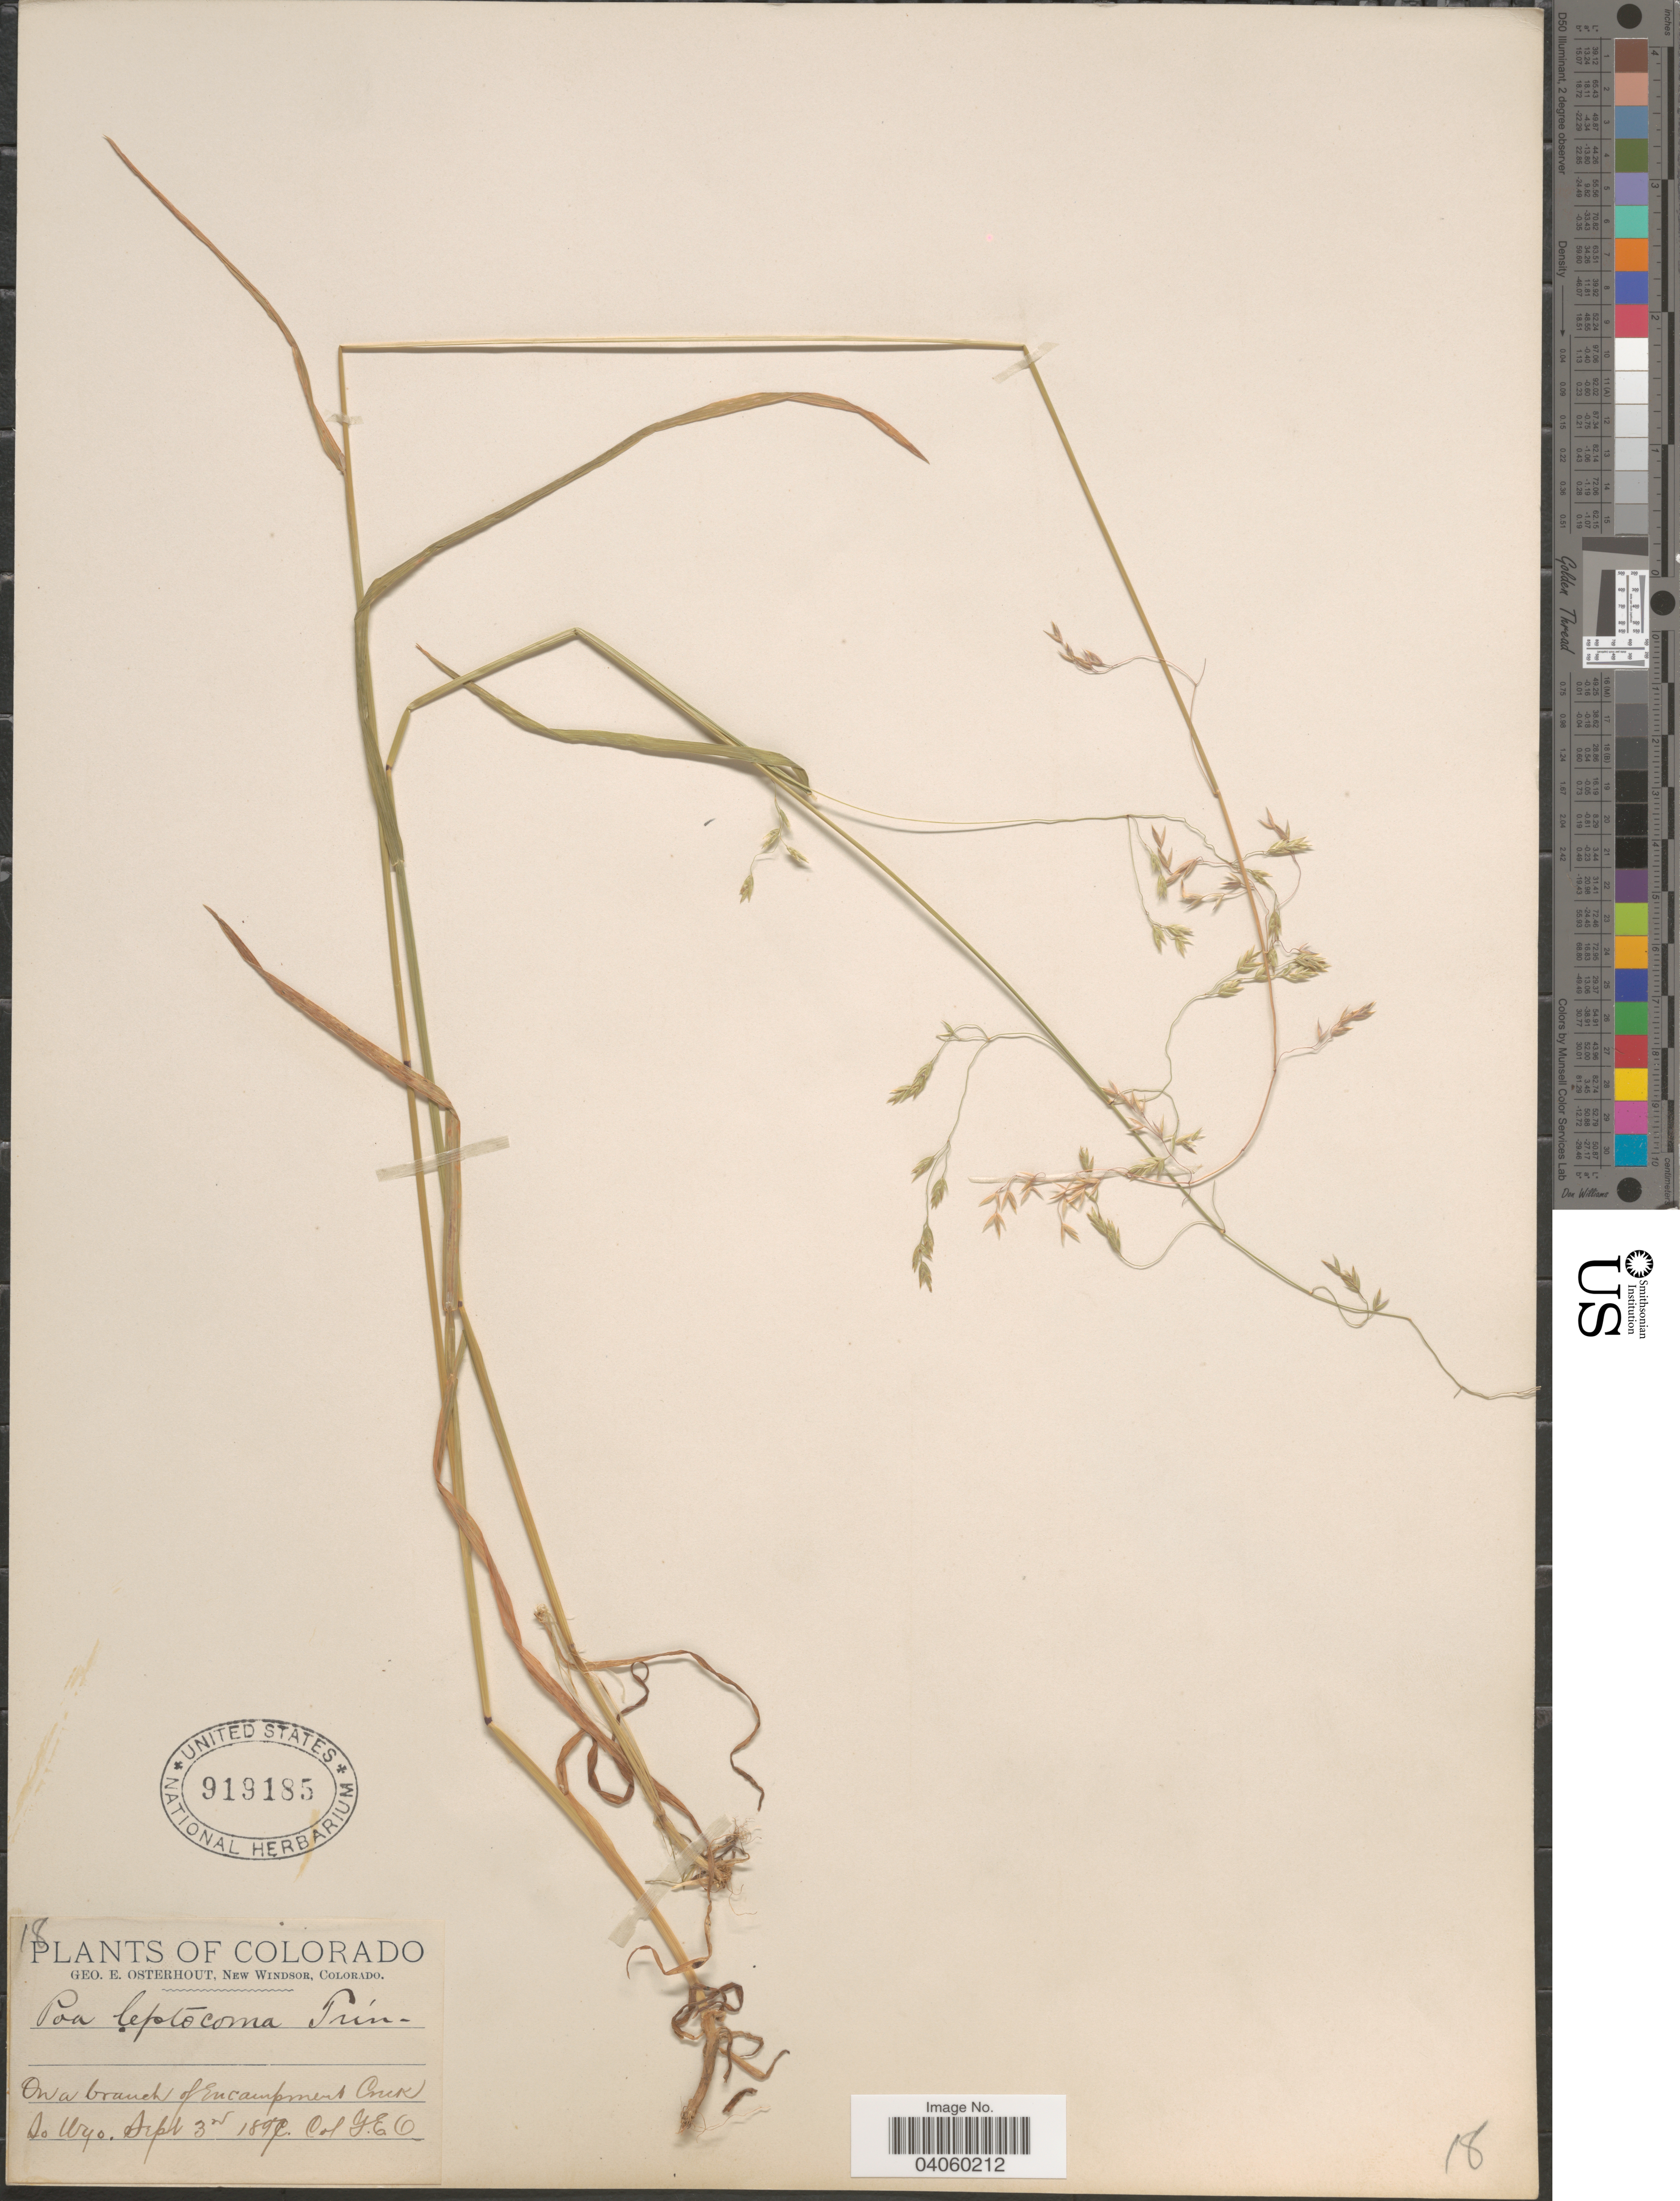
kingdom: Plantae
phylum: Tracheophyta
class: Liliopsida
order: Poales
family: Poaceae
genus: Poa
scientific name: Poa leptocoma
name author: Trin.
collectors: G. Osterhout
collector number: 18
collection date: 1897-09-03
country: United States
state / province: Colorado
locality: On a branch of Encampment Creek So. Wyo.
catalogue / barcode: US 919185